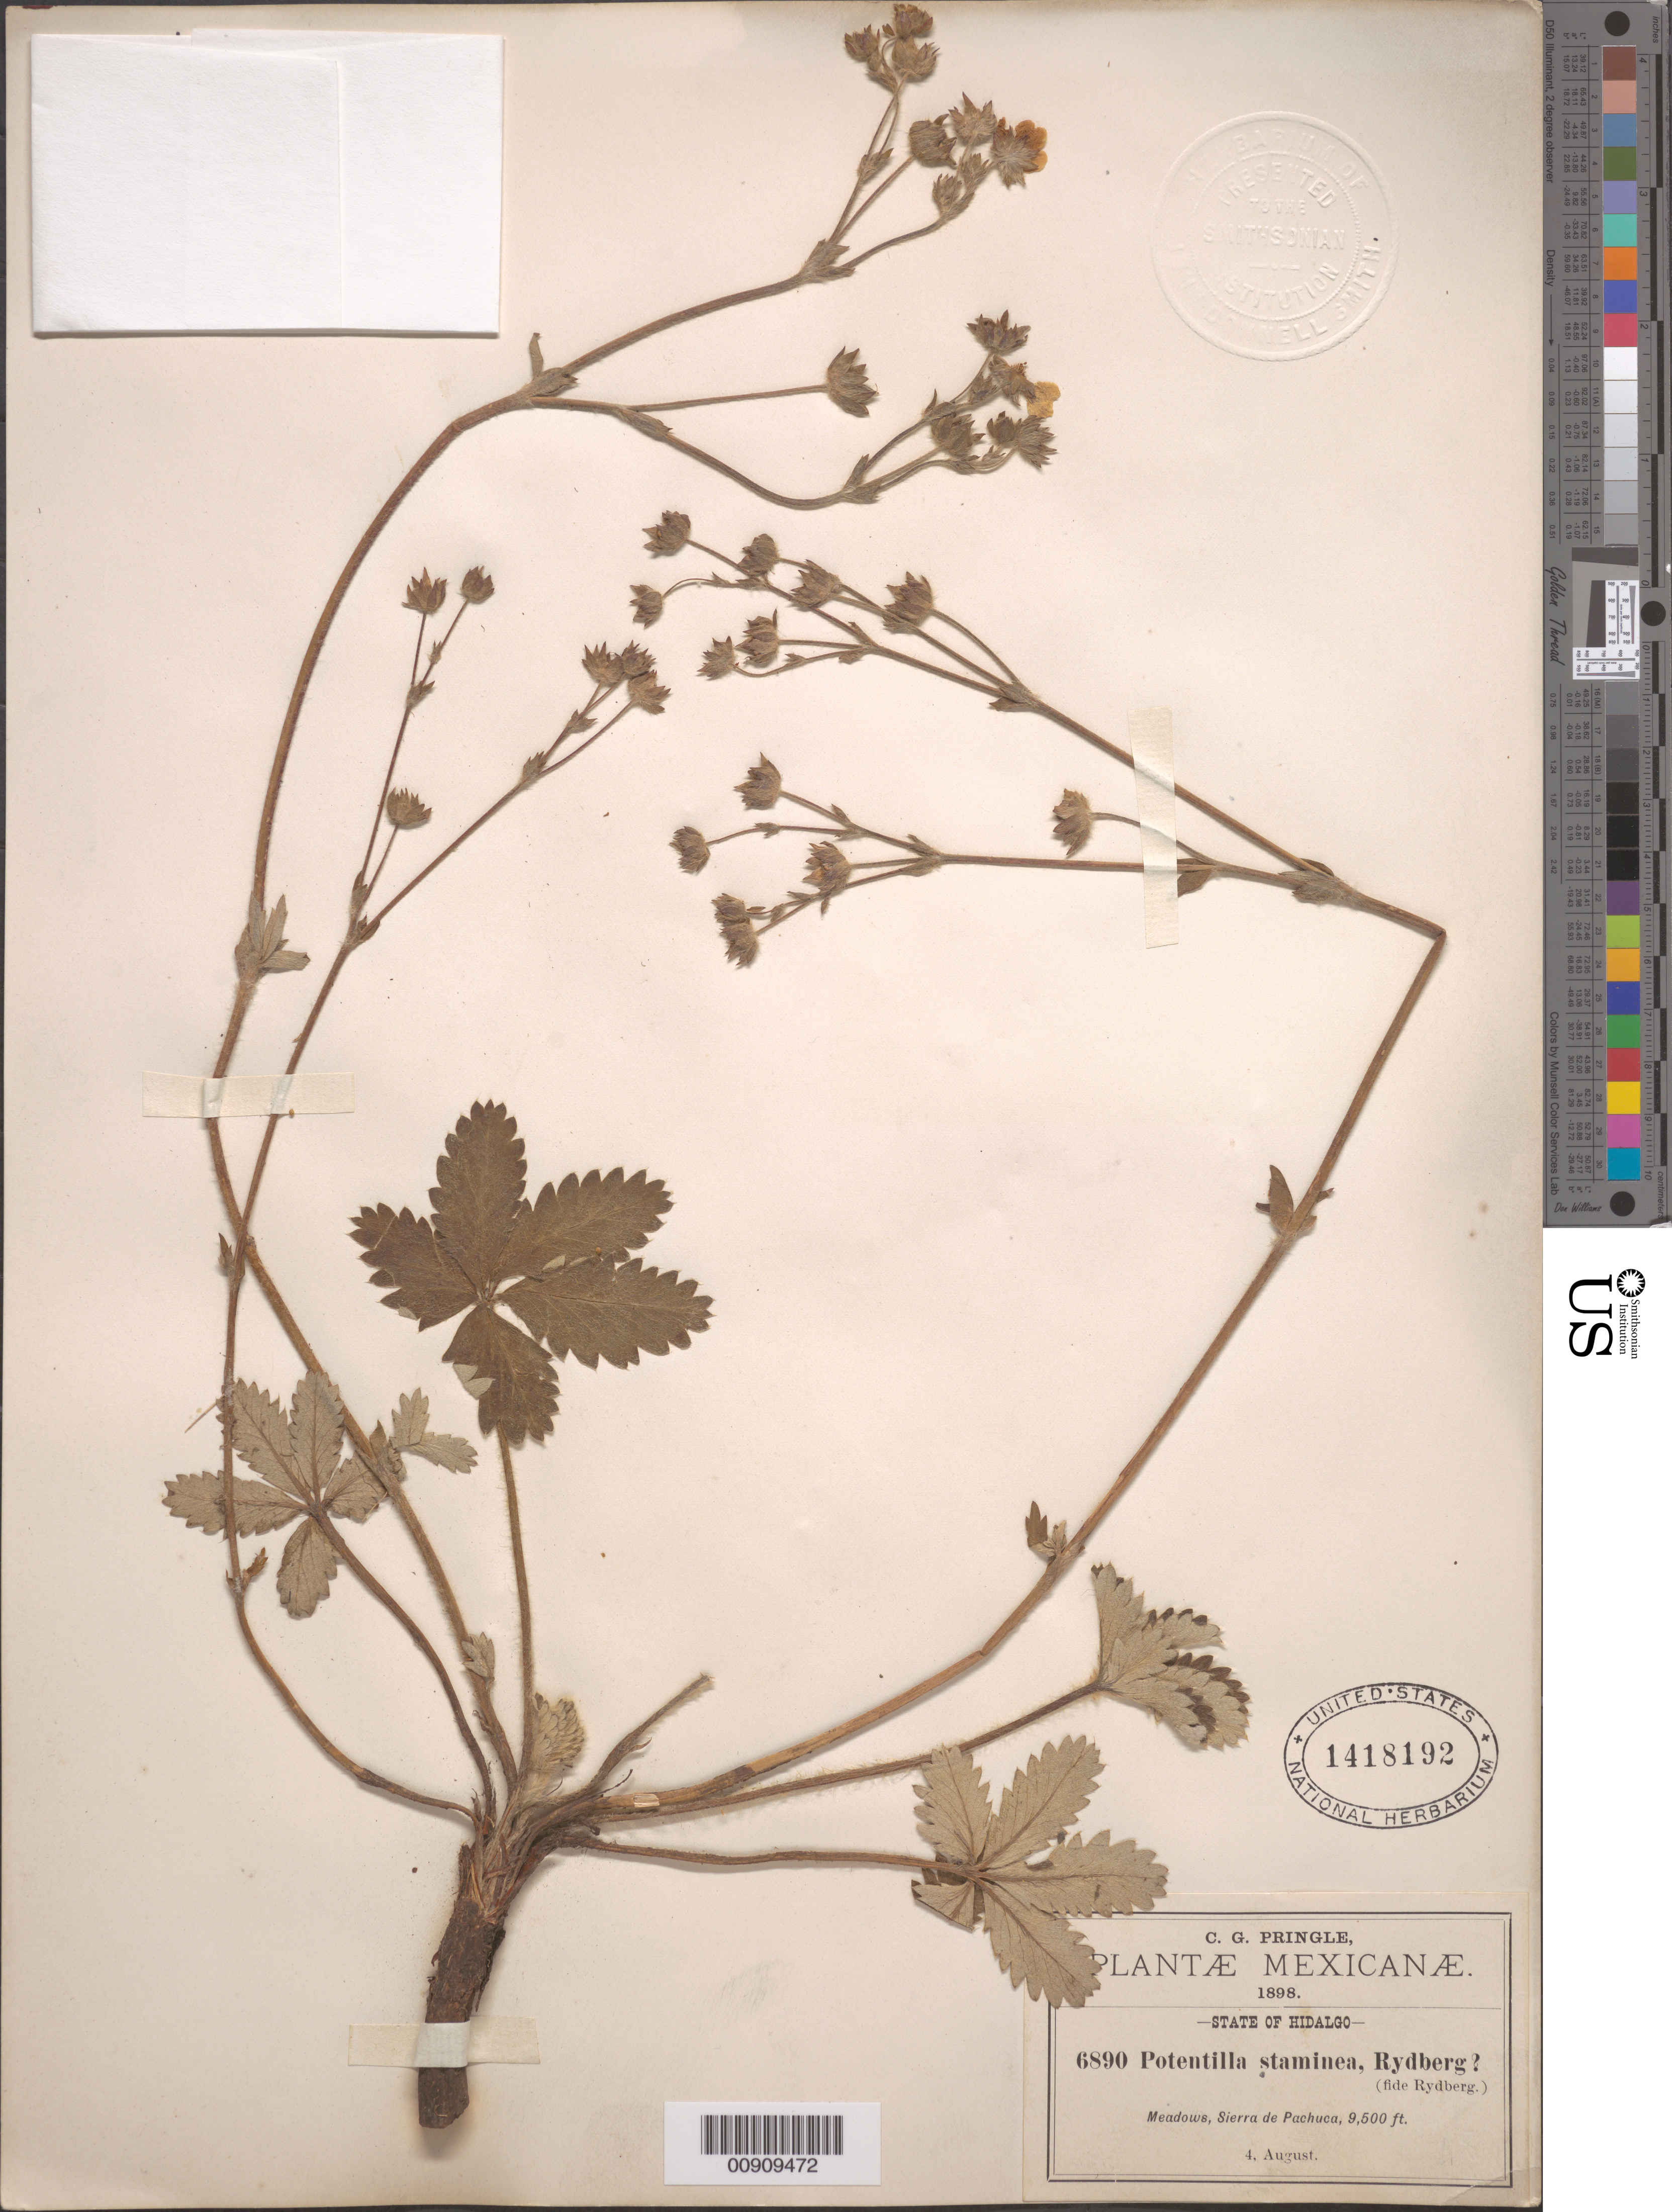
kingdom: Plantae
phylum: Tracheophyta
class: Magnoliopsida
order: Rosales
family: Rosaceae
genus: Potentilla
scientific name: Potentilla staminea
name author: Rydb.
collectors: C. G. Pringle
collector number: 6890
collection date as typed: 04 Aug 1898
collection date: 1898-08-04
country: Mexico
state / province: Hidalgo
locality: Sierra de Pachuca, State of Hidalgo.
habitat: Meadows.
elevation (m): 2896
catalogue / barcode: US 1418192